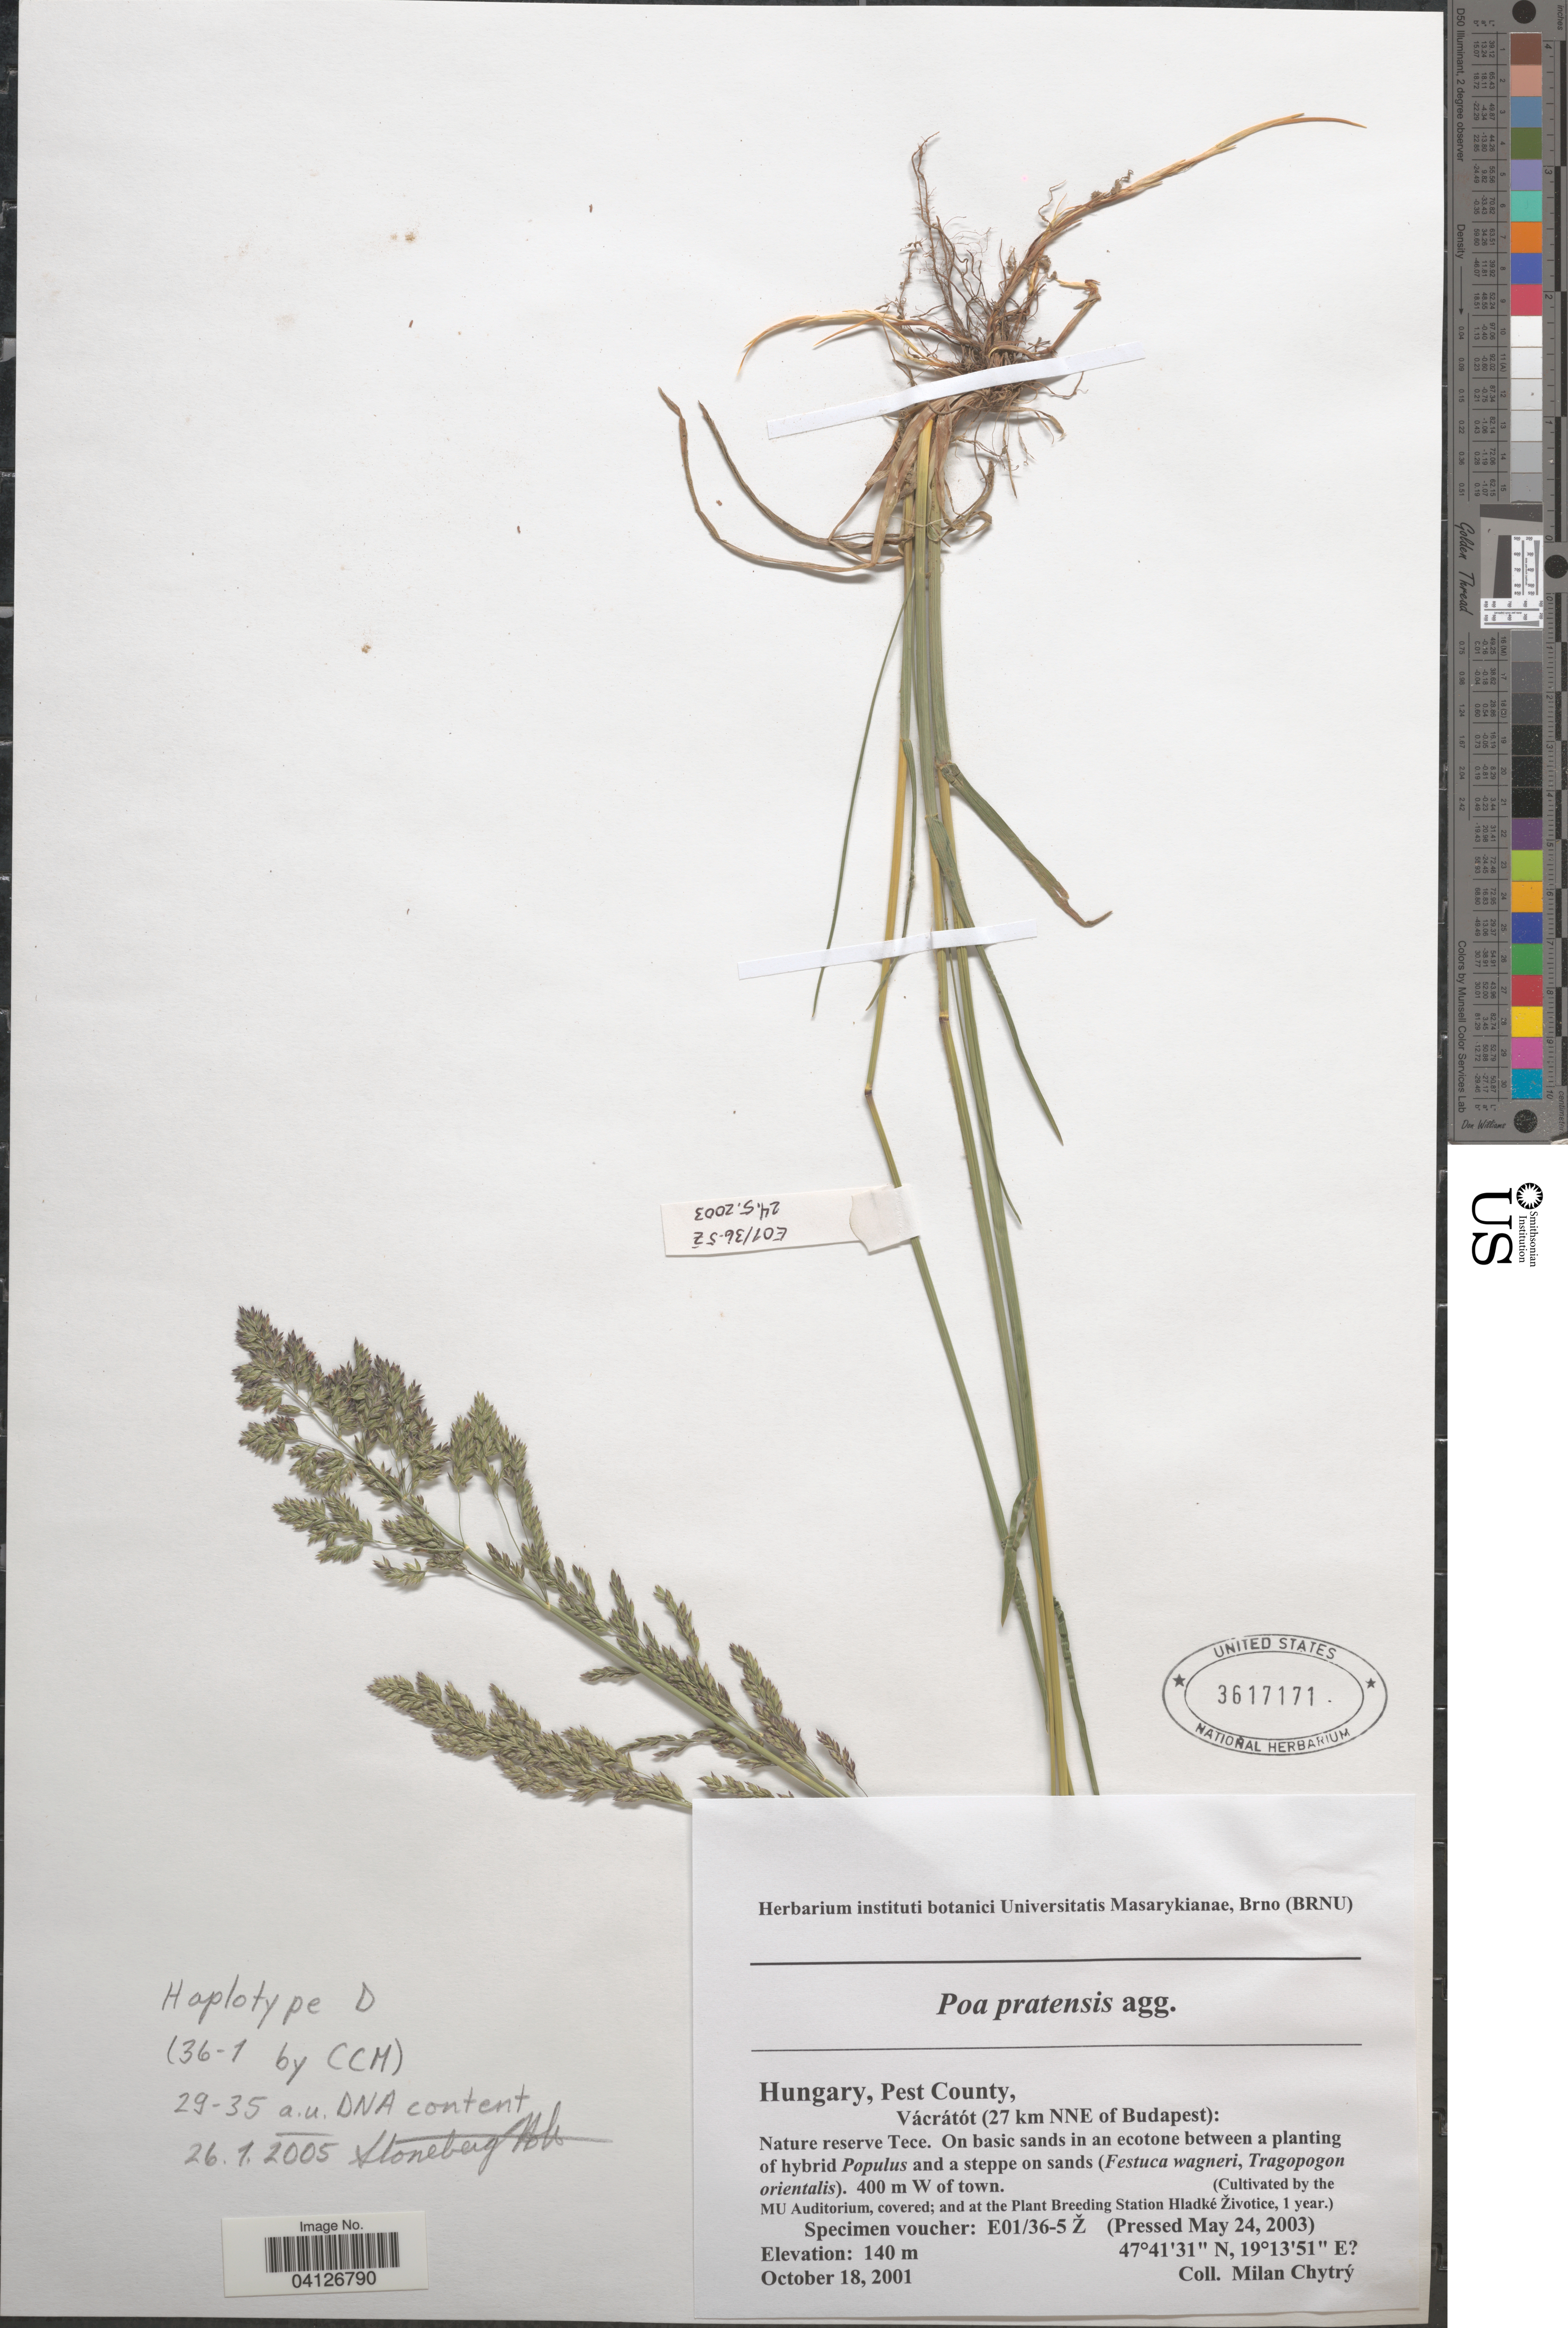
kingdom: Plantae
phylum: Tracheophyta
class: Liliopsida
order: Poales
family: Poaceae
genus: Poa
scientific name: Poa pratensis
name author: L.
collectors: Ex herb. instituti botanici Universitatis Masarykianae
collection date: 2003-05-24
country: Czechia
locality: (Cultivated by the MU Auditorium, covered; and at the Plant Breeding Station Hladké Životice, 1 year.).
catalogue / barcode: US 3617171